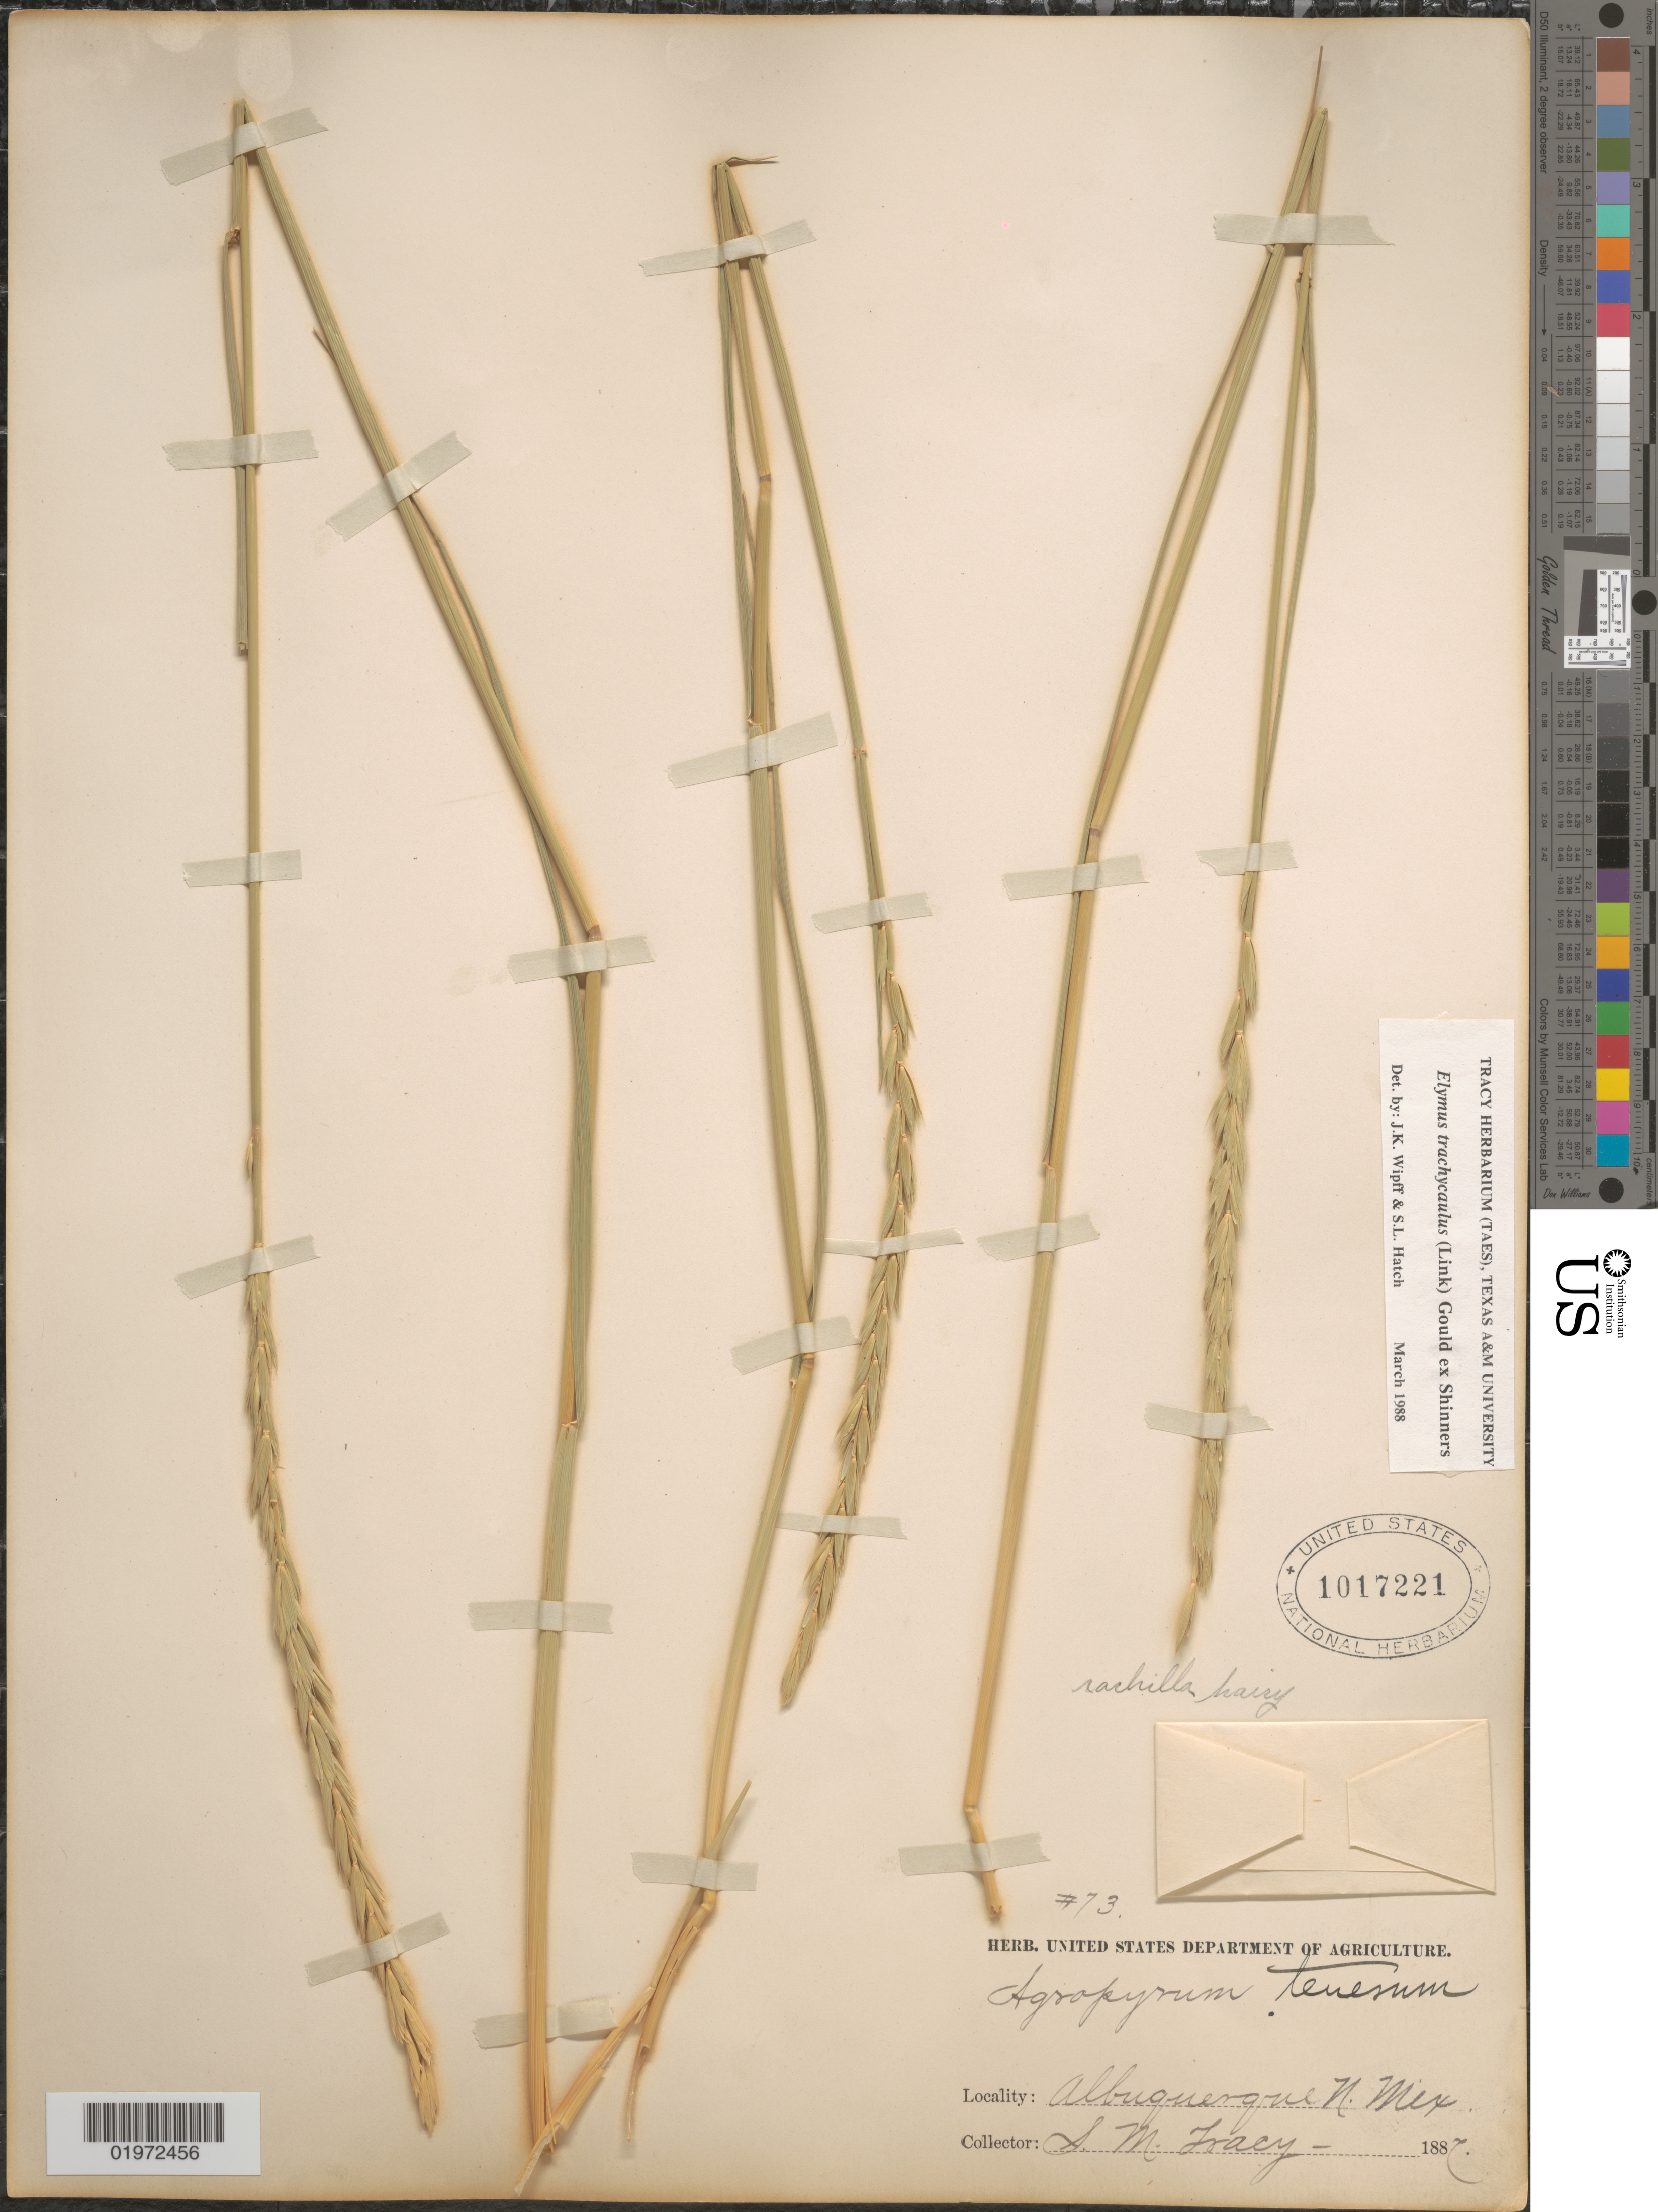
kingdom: Plantae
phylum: Tracheophyta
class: Liliopsida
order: Poales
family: Poaceae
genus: Elymus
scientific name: Elymus trachycaulus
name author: (Link) Gould ex Shinners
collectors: S. M. Tracy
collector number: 73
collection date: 1887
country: United States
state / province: New Mexico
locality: Albuquerque.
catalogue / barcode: US 1017221